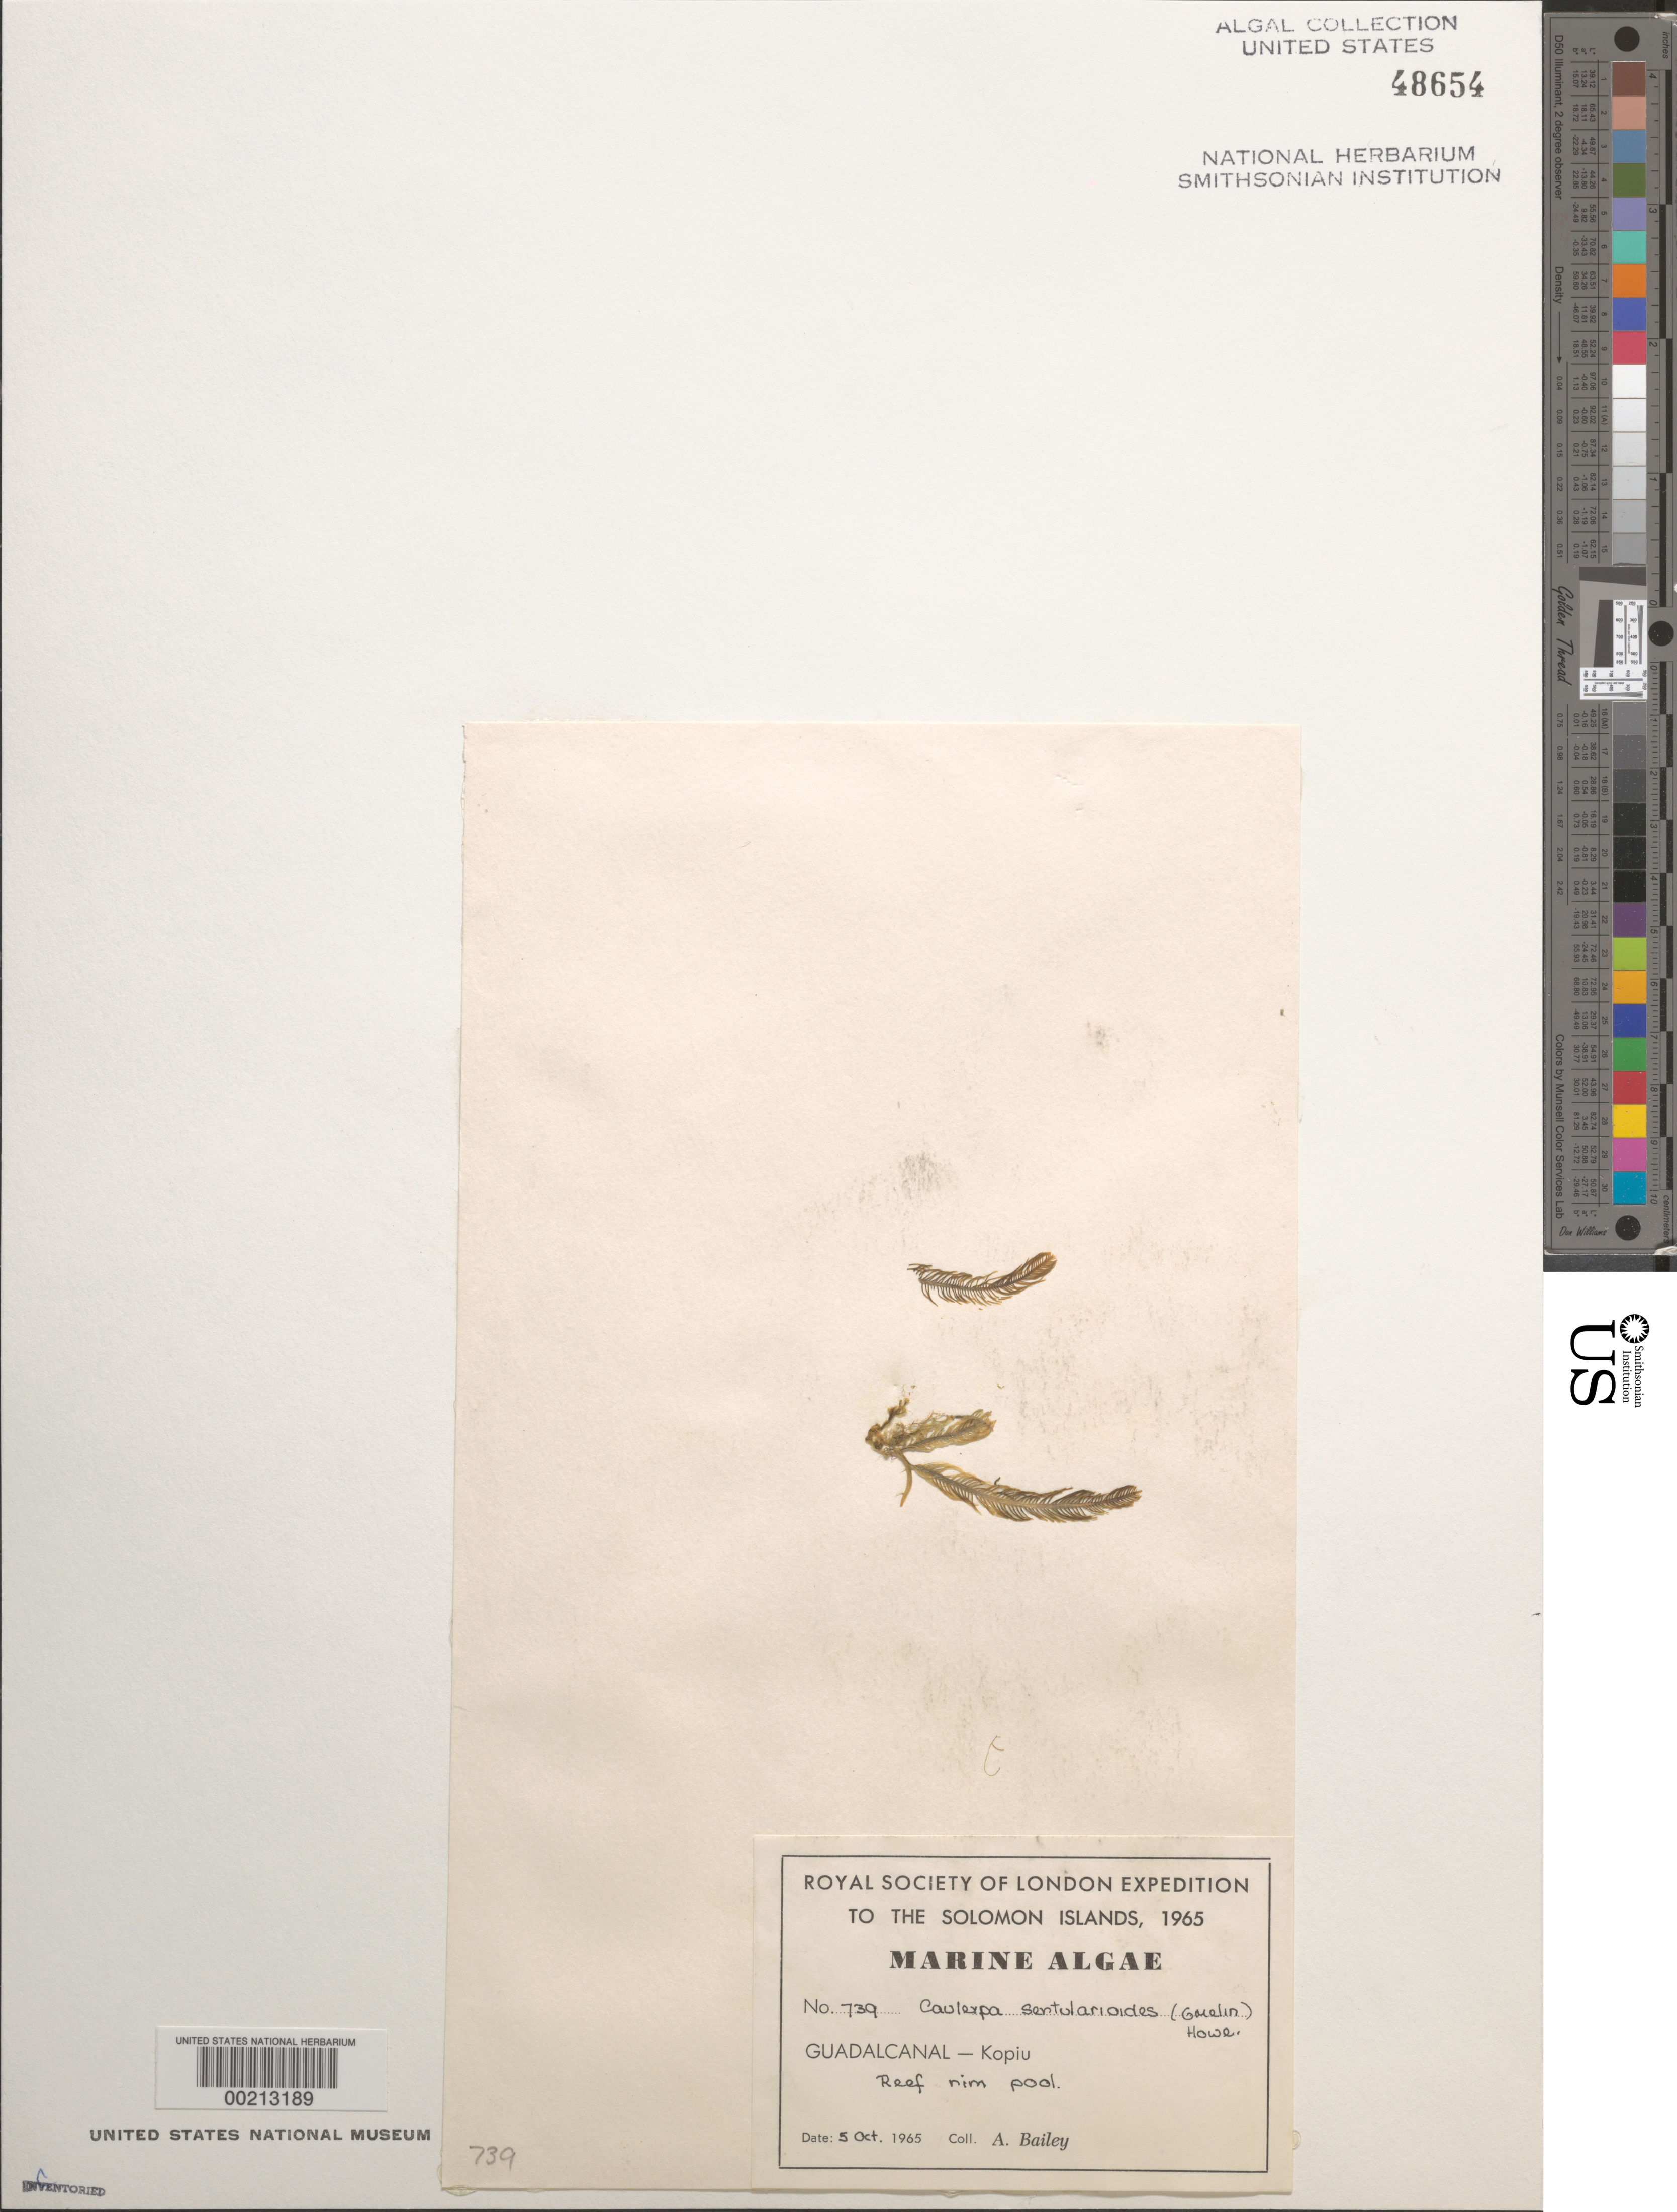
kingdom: Plantae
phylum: Chlorophyta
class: Ulvophyceae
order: Bryopsidales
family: Caulerpaceae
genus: Caulerpa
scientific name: Caulerpa sertularioides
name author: (S.G. Gmel.) M. Howe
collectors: A. Bailey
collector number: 739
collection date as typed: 05 Oct 1965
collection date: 1965-10-05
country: Solomon Islands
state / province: Guadalcanal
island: Guadalcanal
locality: Kopiu (town)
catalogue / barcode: US 48654